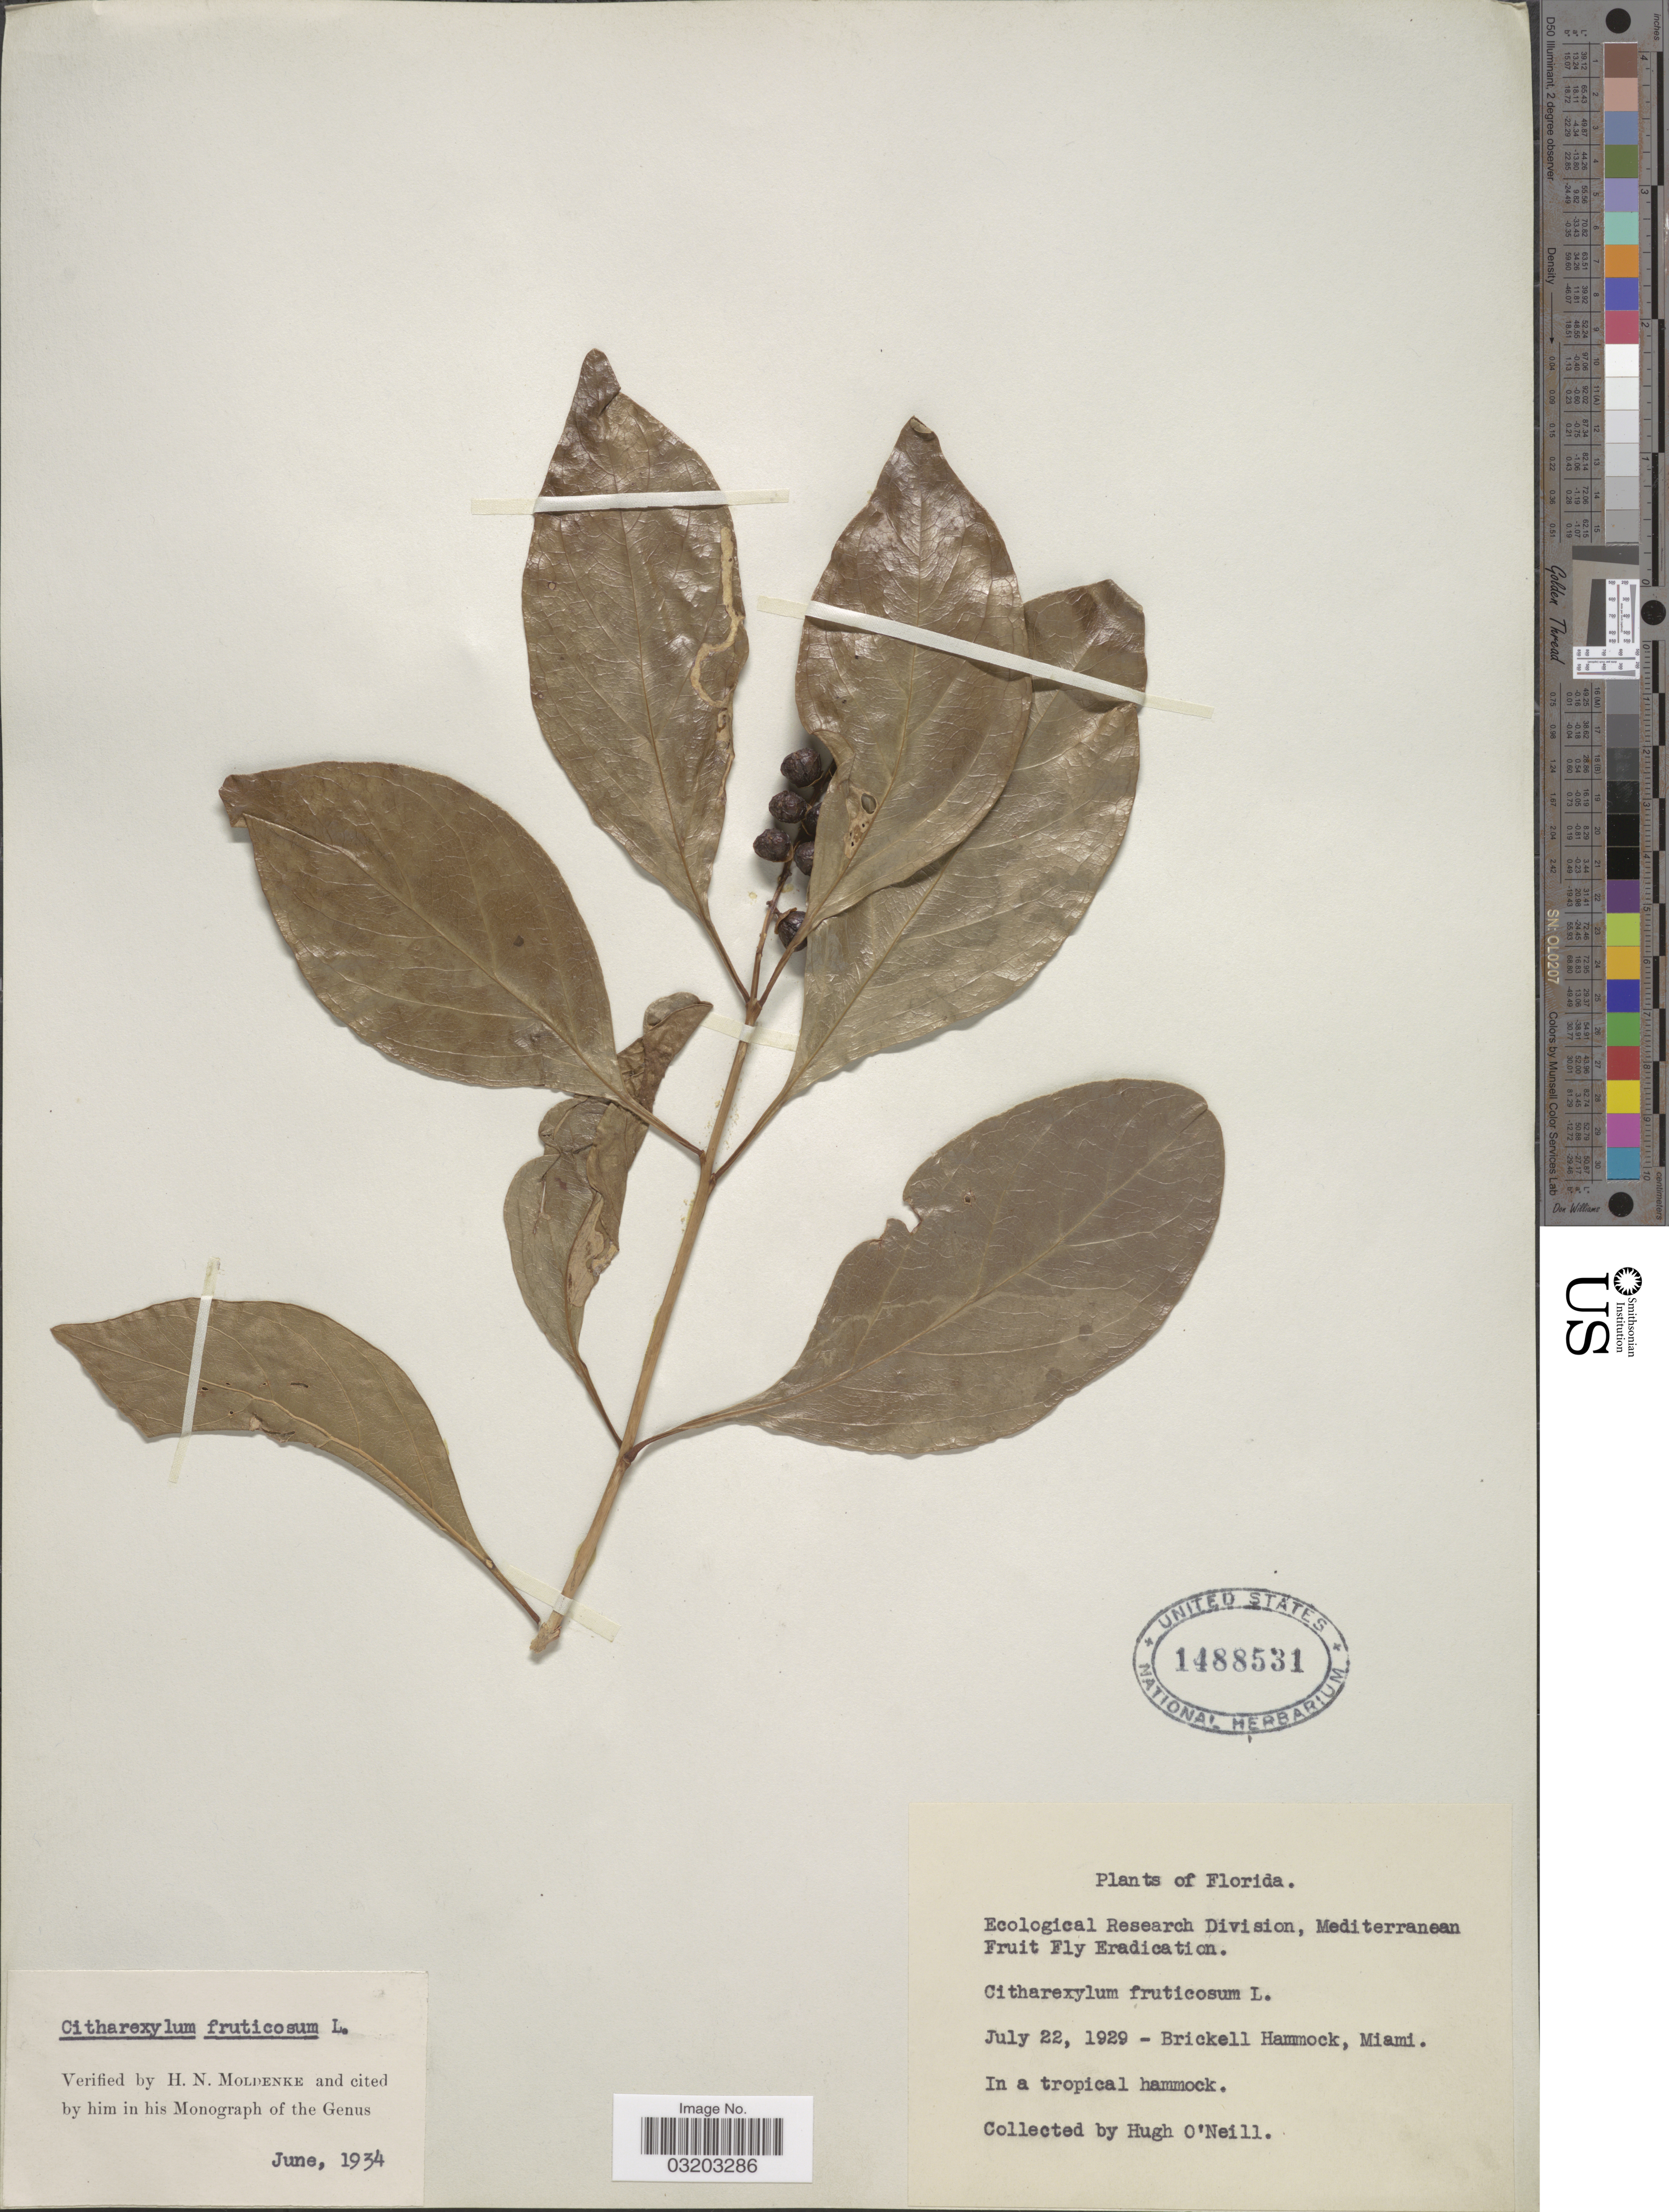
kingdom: Plantae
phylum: Tracheophyta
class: Magnoliopsida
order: Lamiales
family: Verbenaceae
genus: Citharexylum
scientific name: Citharexylum fruticosum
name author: L.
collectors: H. O'Neill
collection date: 1929-07-22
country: United States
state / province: Florida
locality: Brickell Hammock, Miami.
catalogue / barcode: US 1488531